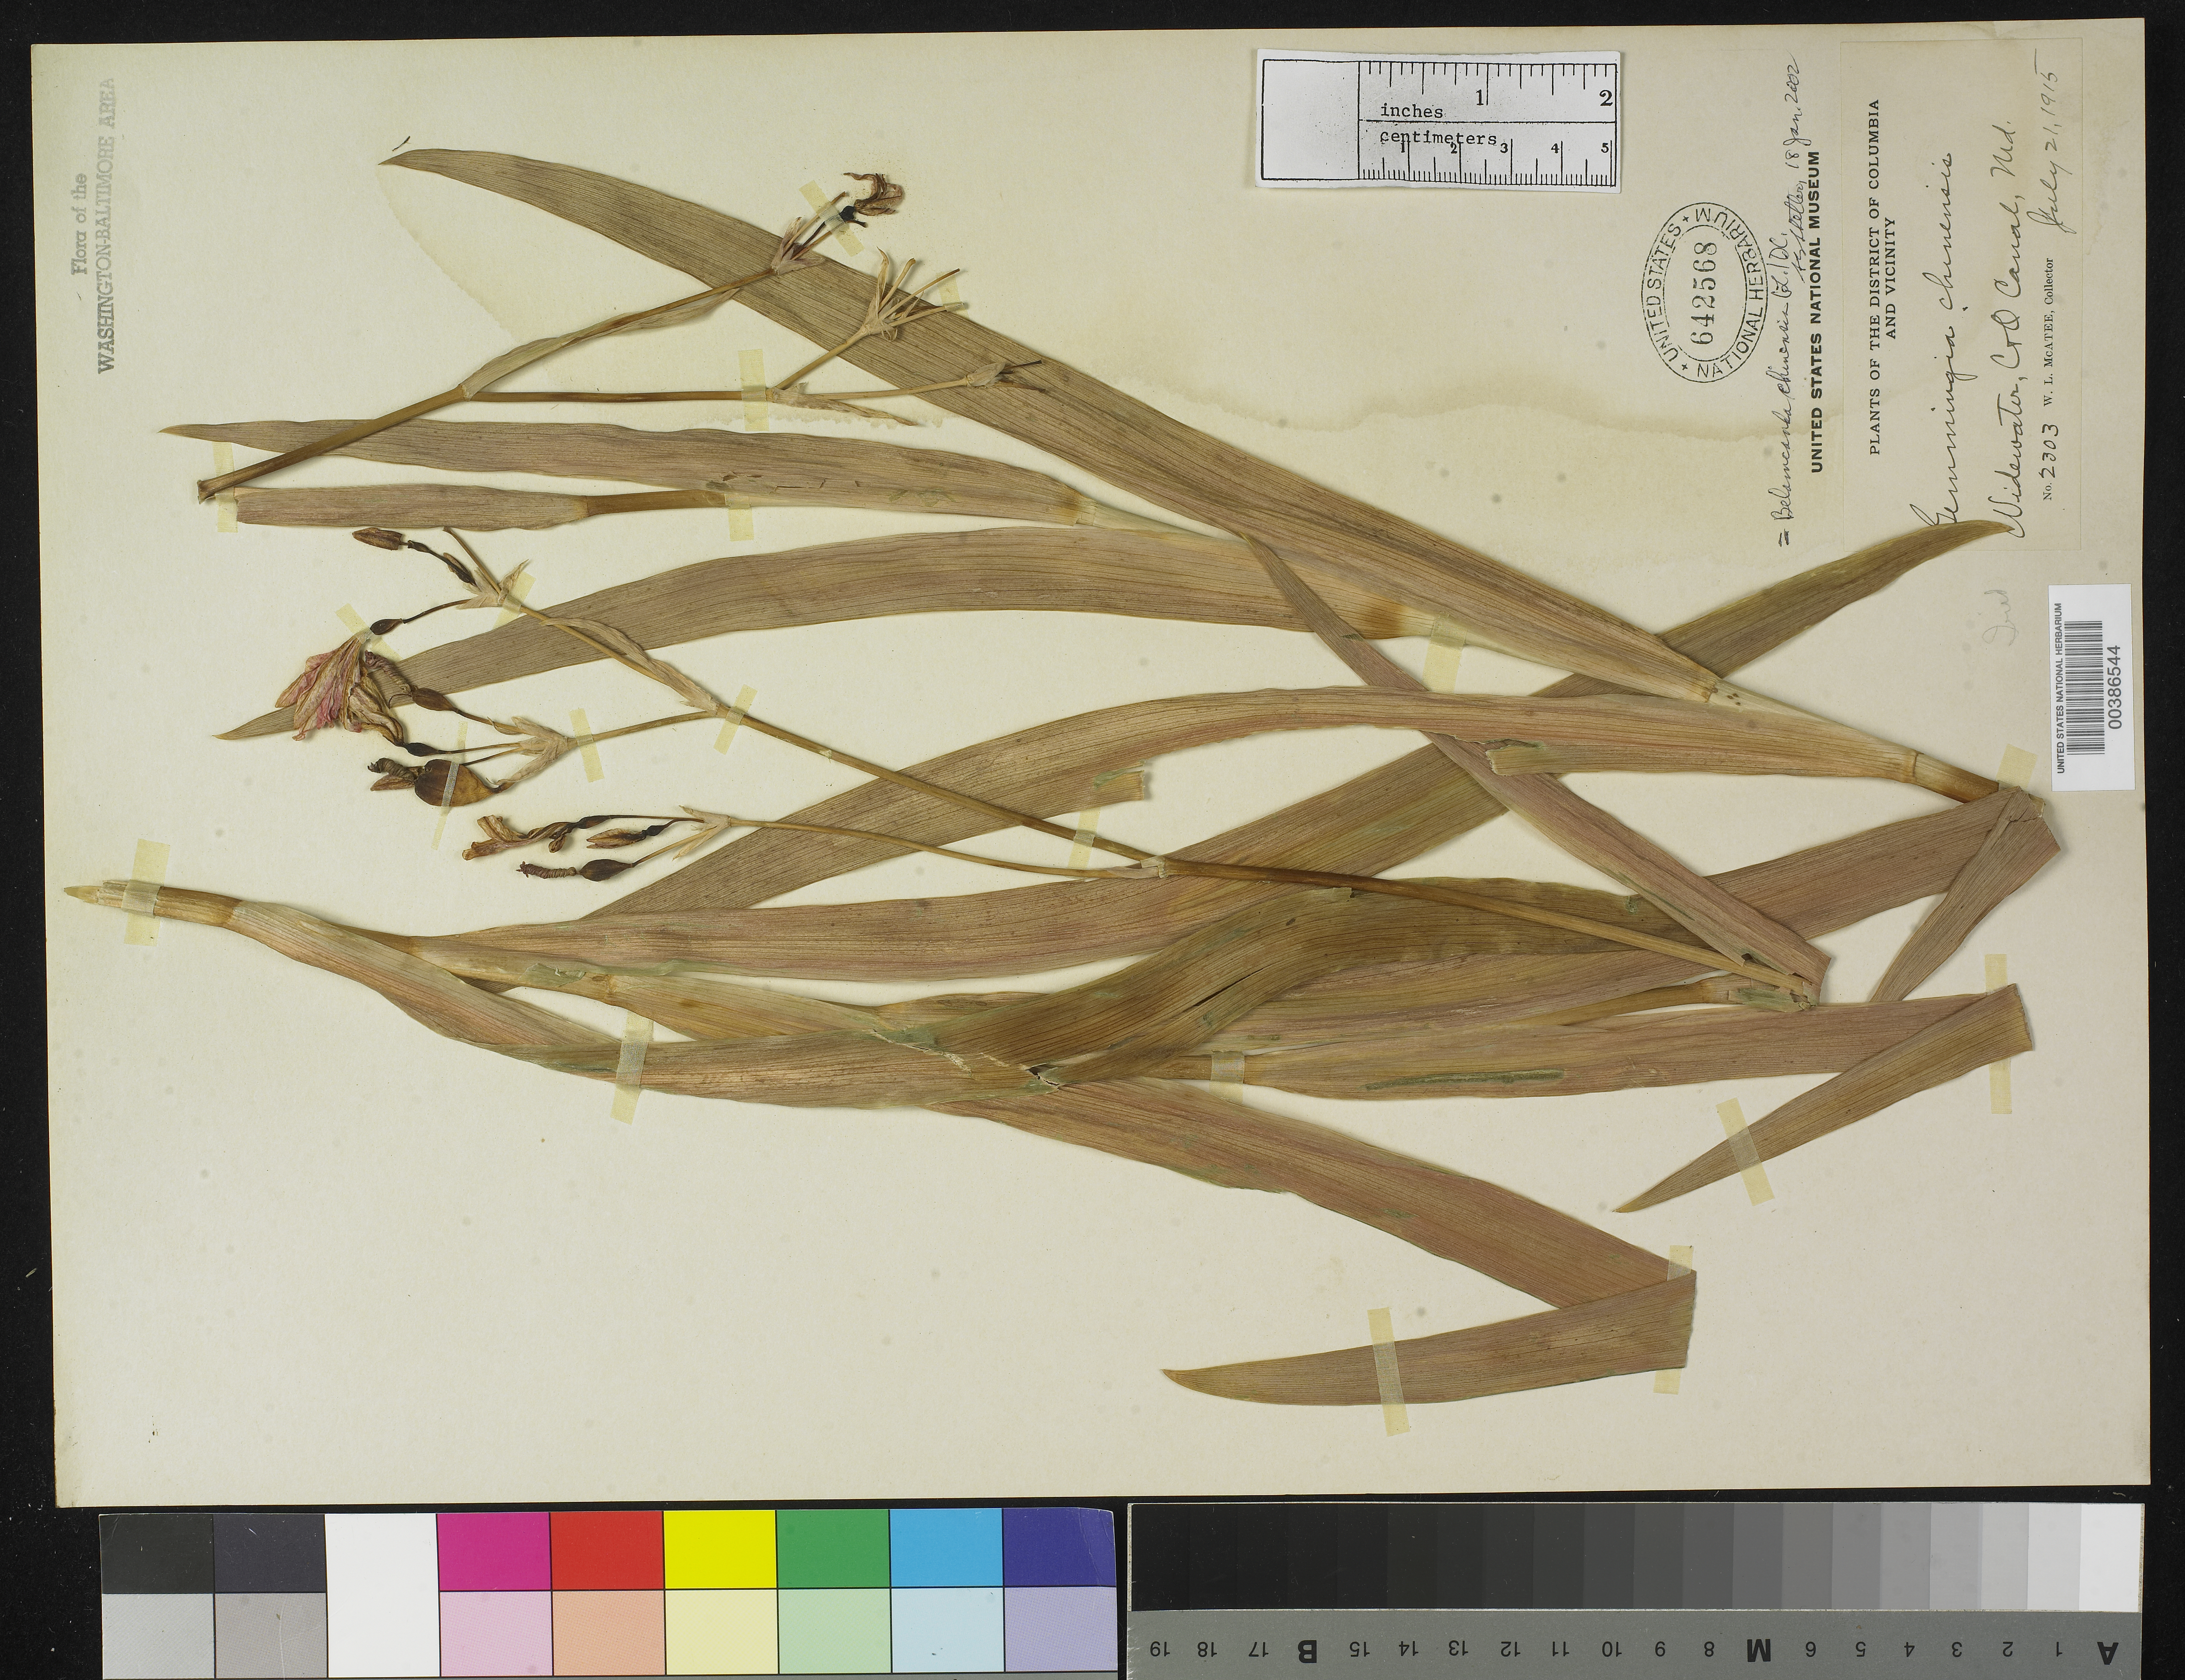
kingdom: Plantae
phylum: Tracheophyta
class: Liliopsida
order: Asparagales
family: Iridaceae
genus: Iris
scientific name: Iris domestica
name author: (L.) Goldblatt & Mabb.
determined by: Strong, Mark T., (BOT), Smithsonian Institution - National Museum of Natural History (UNITED STATES)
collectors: W. McAtee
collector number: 2303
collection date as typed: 21 Jul 1915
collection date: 1915-07-21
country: United States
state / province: Maryland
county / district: Montgomery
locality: Widewater C. & O. Canal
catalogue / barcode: US 642568